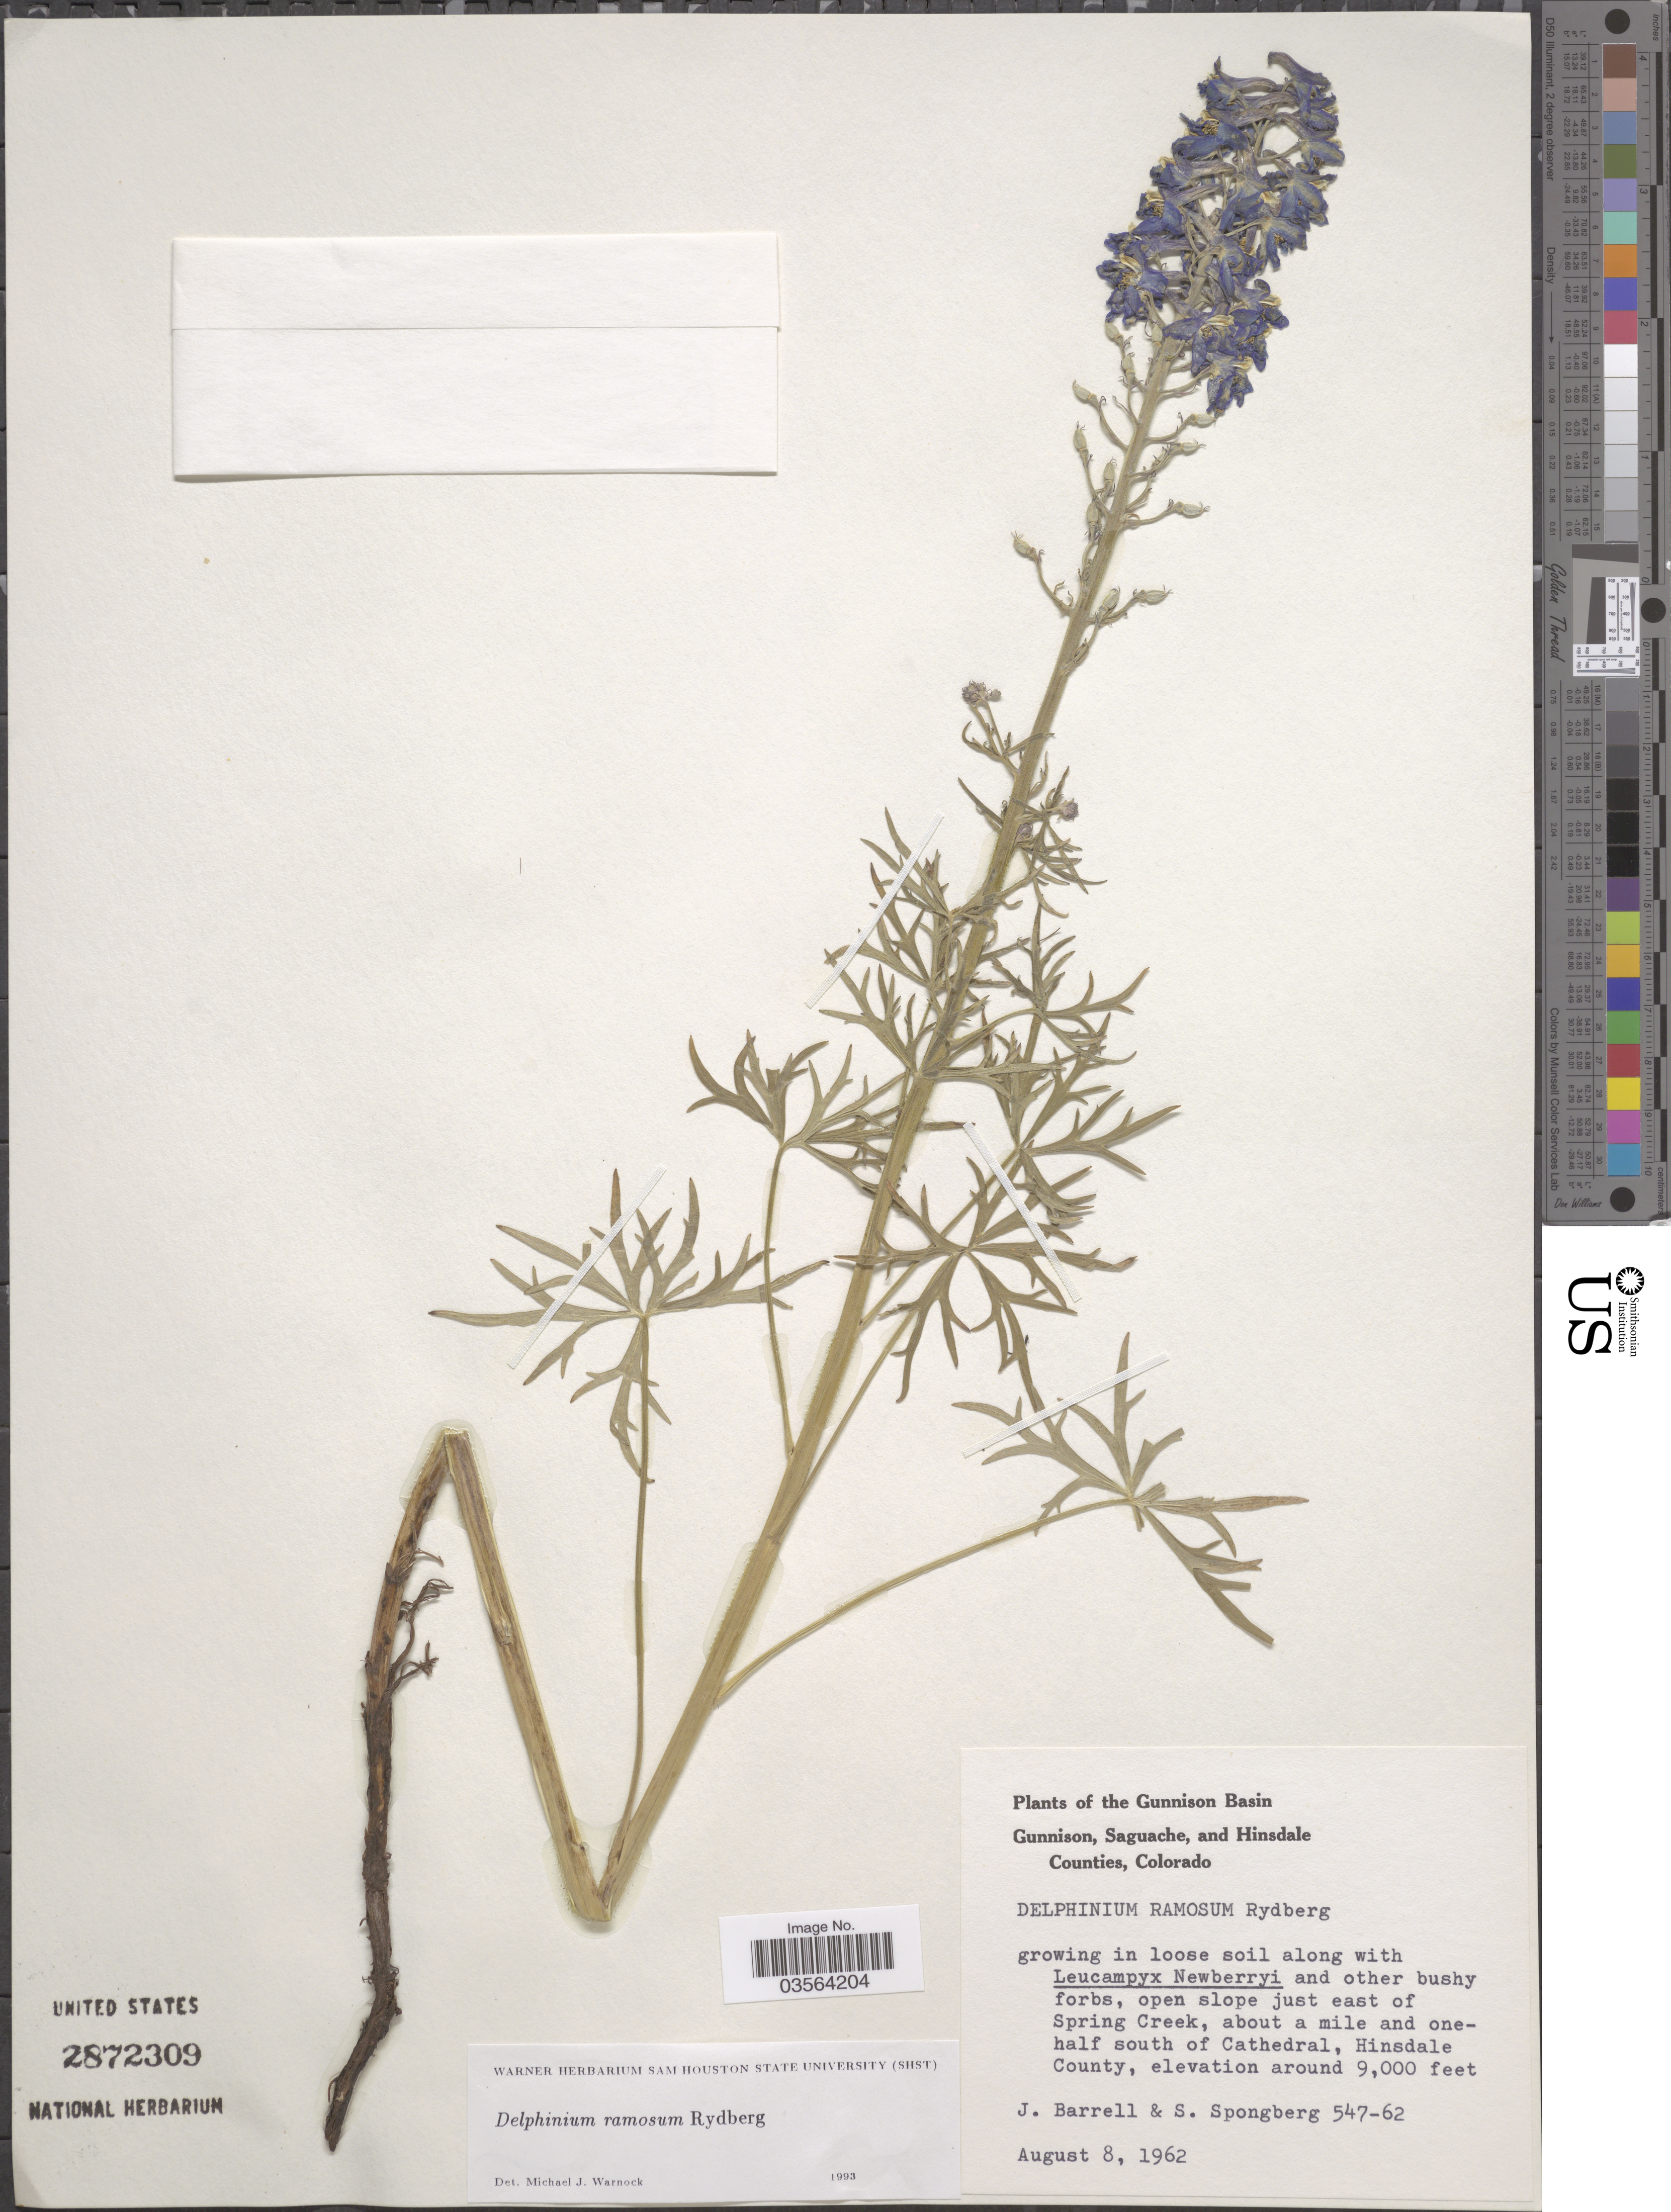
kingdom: Plantae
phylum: Tracheophyta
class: Magnoliopsida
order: Ranunculales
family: Ranunculaceae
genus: Delphinium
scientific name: Delphinium ramosum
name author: Rydb.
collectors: J. Barrell & S. A.Spongberg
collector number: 547-62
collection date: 1962-08-08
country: United States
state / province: Colorado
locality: The Gunnison Basin. Open slope just east of Spring Creek, about a mile and onehalf south of Cathedral, Hinsdale County.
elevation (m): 2743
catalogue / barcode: US 2872309